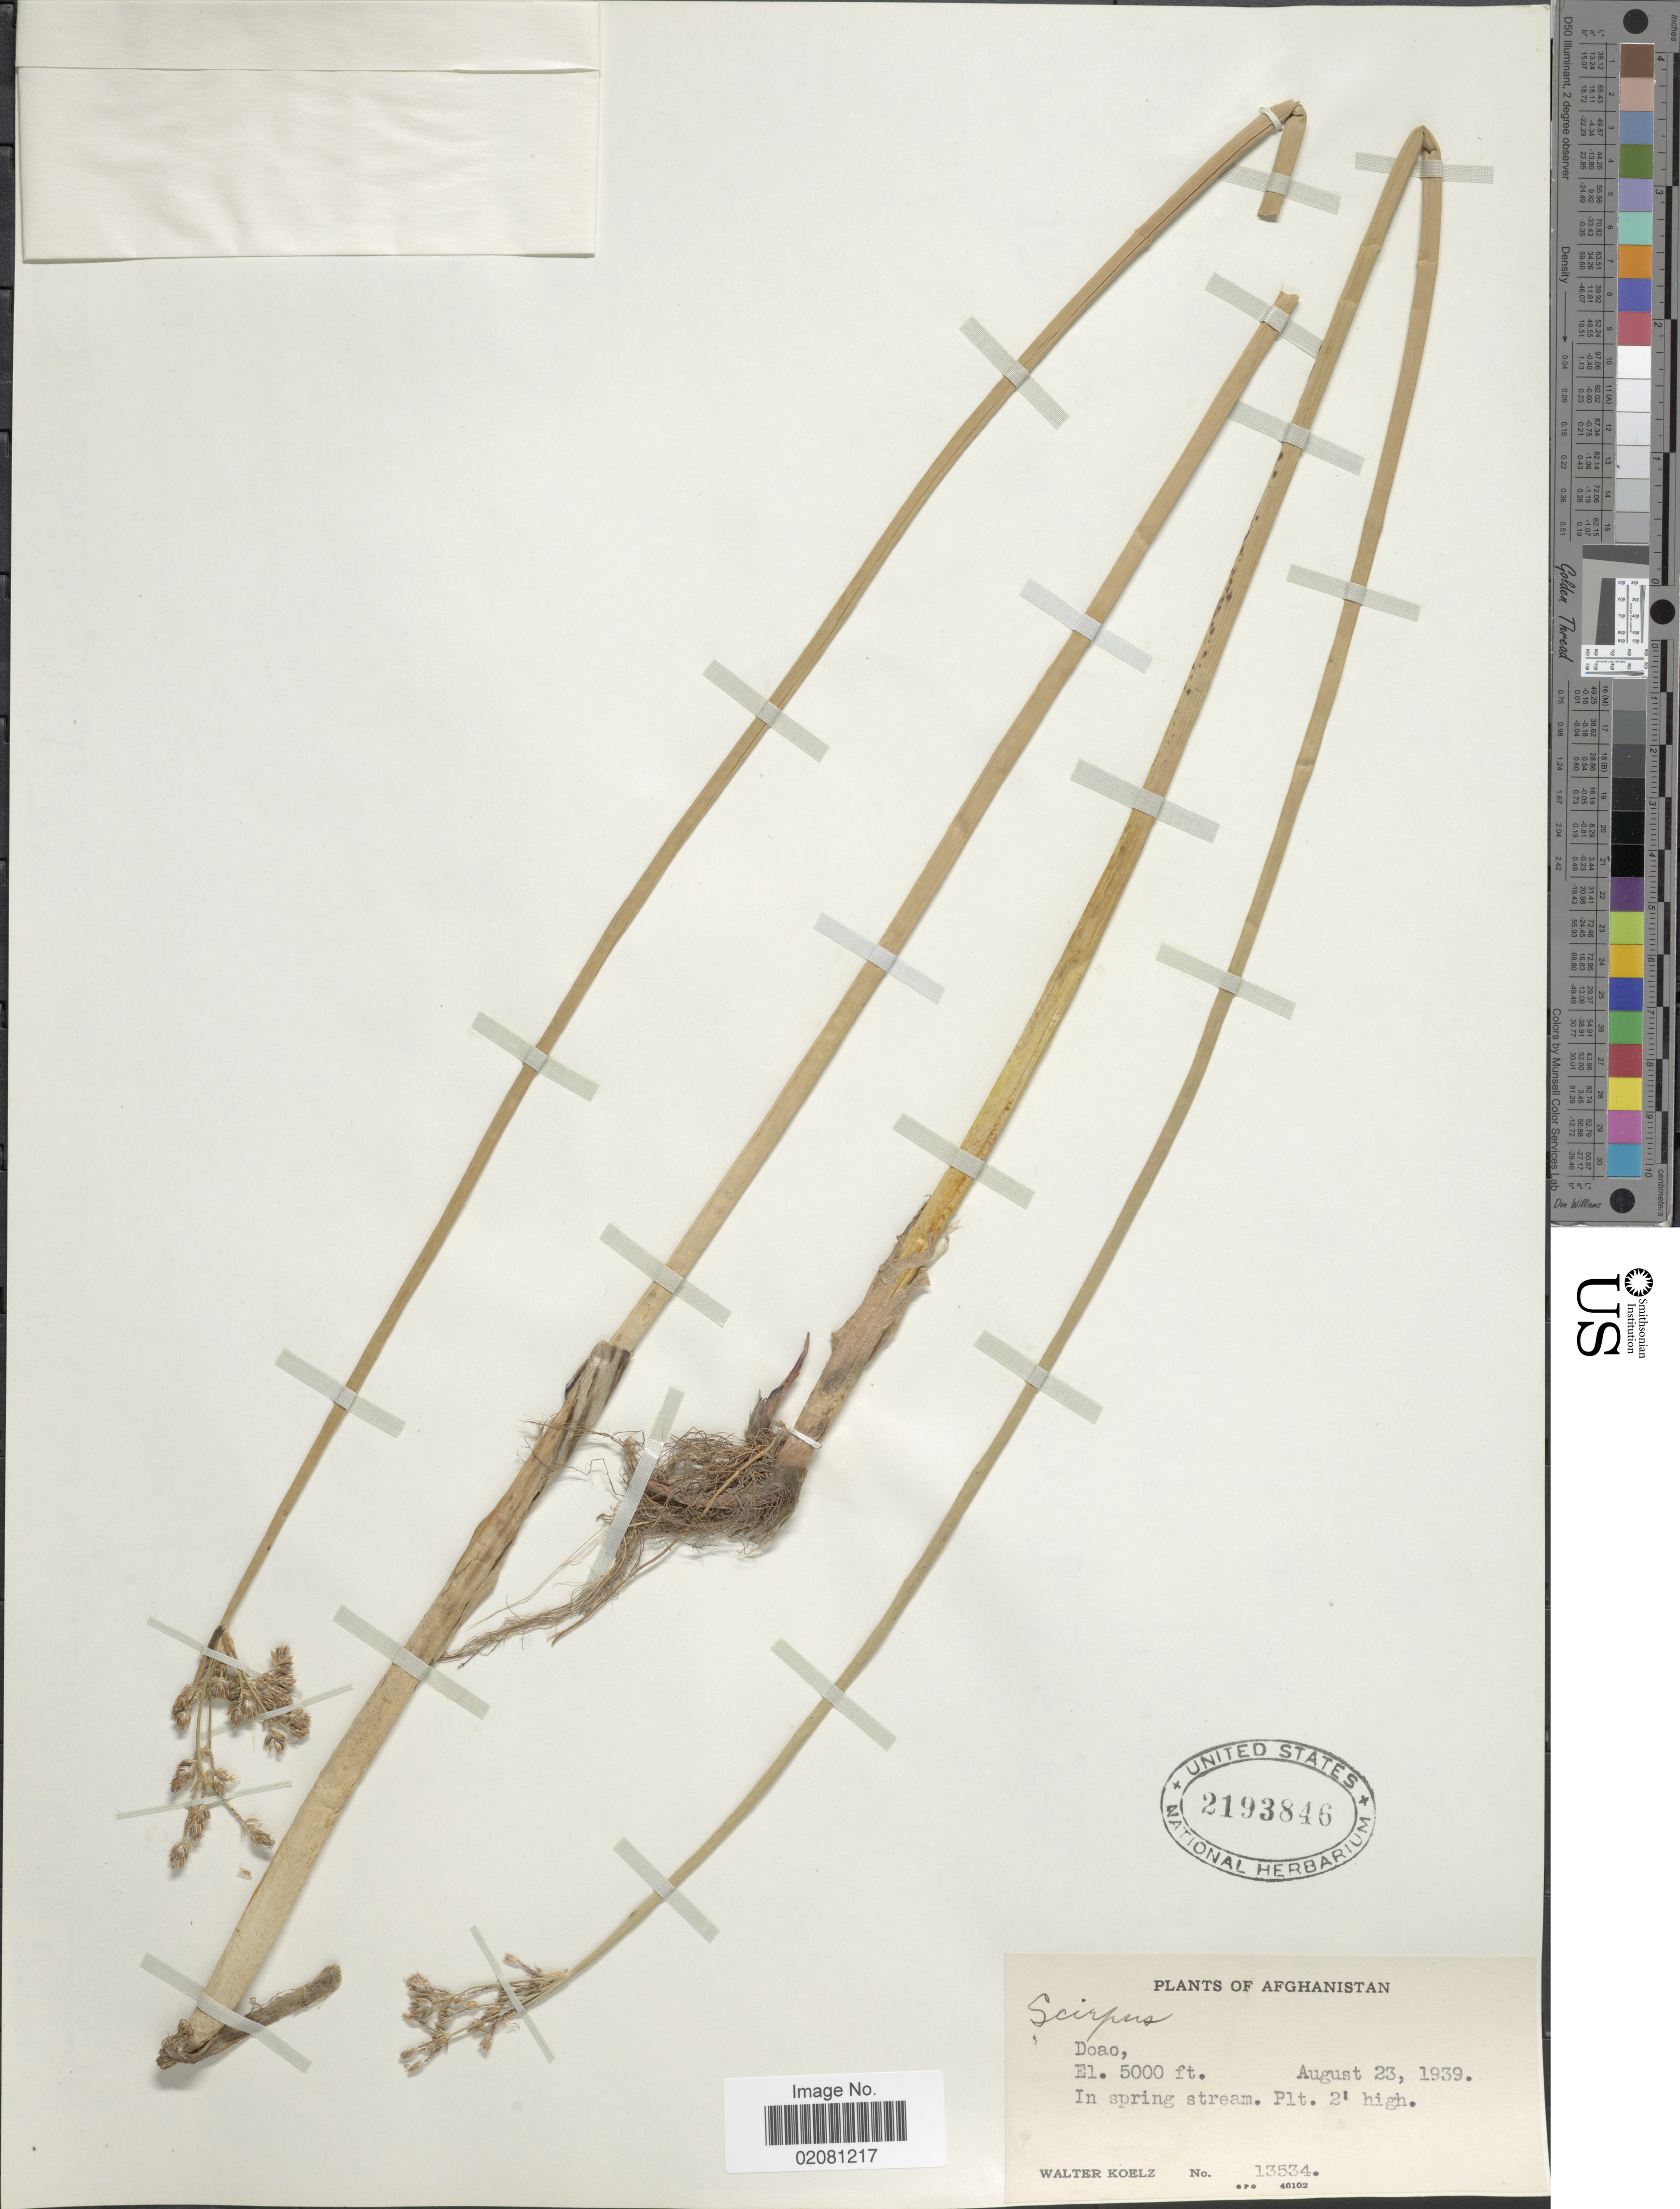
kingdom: Plantae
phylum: Tracheophyta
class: Liliopsida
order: Poales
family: Cyperaceae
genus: Schoenoplectus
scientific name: Schoenoplectus sp.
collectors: W. N. Koelz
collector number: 13534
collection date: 1939-08-23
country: Afghanistan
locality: Doao, in spring stream.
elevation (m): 1524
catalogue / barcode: US 2193846